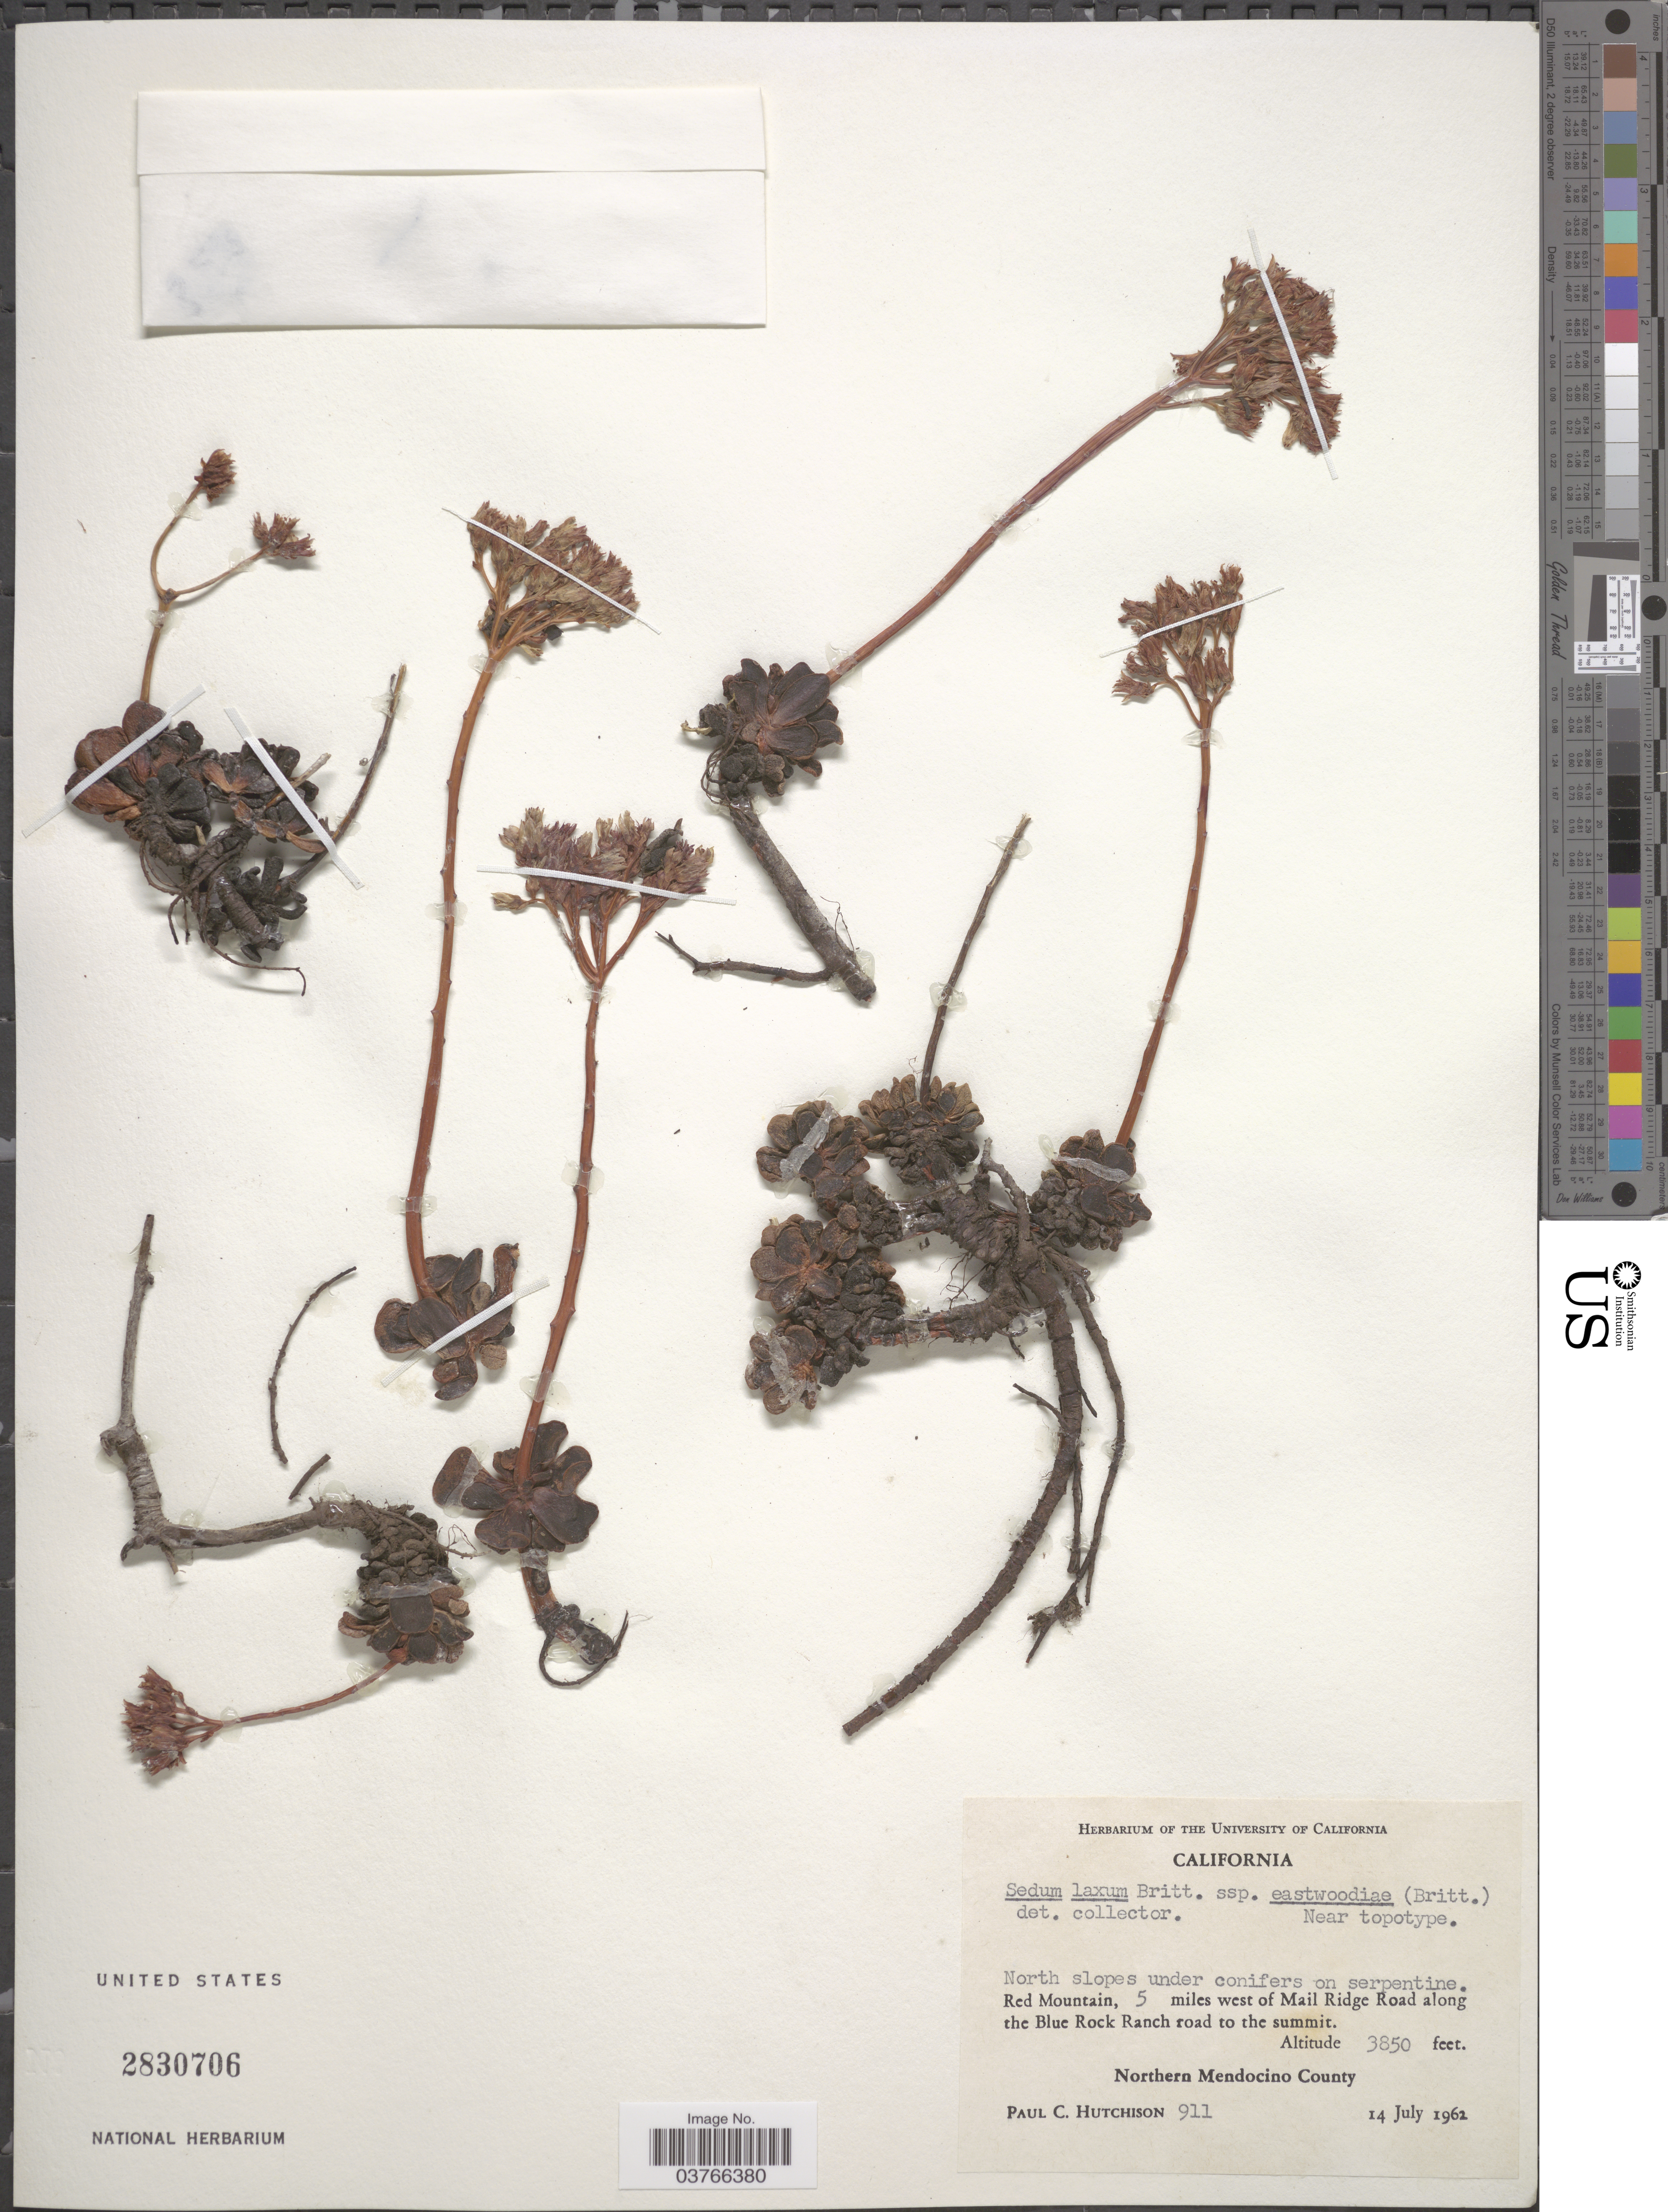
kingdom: Plantae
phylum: Tracheophyta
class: Magnoliopsida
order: Saxifragales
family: Crassulaceae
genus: Sedum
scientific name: Sedum laxum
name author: (Britton) A. Berger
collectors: P. C. Hutchison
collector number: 911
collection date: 1962-07-14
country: United States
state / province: California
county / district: Mendocino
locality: North slopes under conifers on serpentine. Red Mountain, 5 miles west of Mail Ridge Road along the Blue Rock Ranch road to the summit. Northern Mendocino County.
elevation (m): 1173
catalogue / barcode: US 2830706